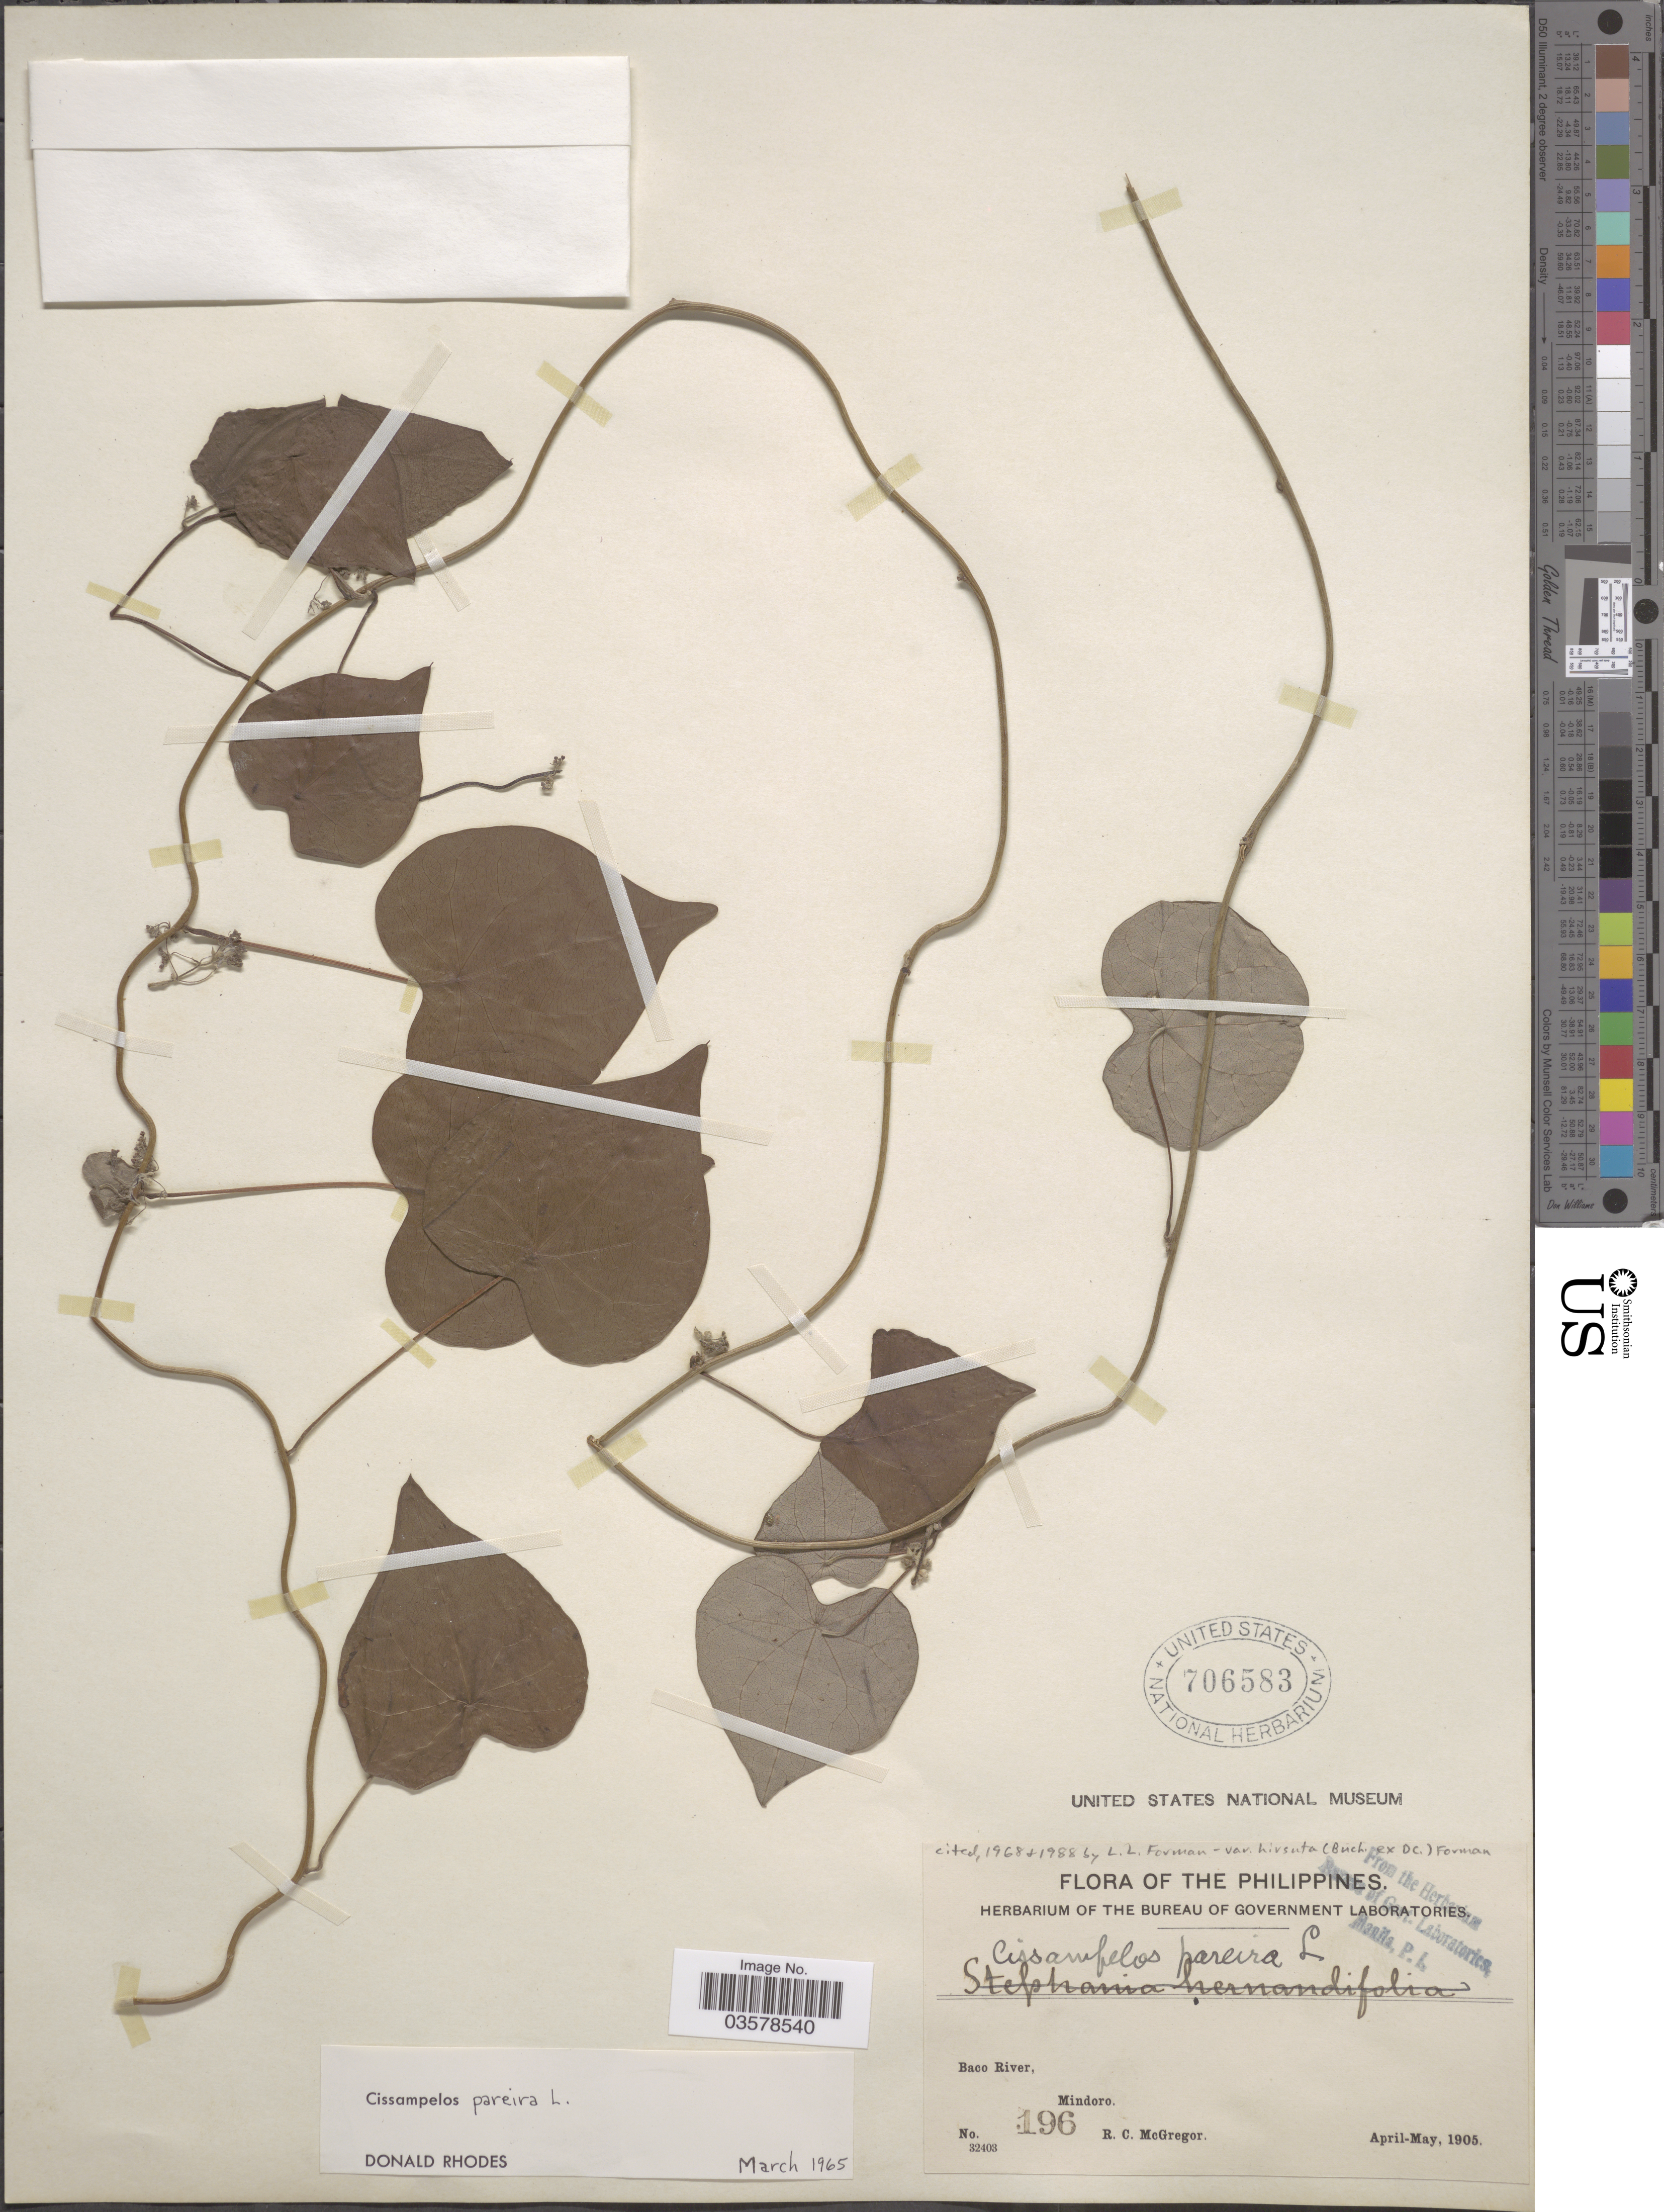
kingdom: Plantae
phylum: Tracheophyta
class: Magnoliopsida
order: Ranunculales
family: Menispermaceae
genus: Cissampelos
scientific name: Cissampelos pareira var. hirsuta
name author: (Buch.-Ham. ex DC.) Forman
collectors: R. C. McGregor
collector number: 196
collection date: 1905-04/1905-05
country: Philippines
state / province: Mimaropa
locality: Baco River, Mindoro.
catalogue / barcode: US 706583